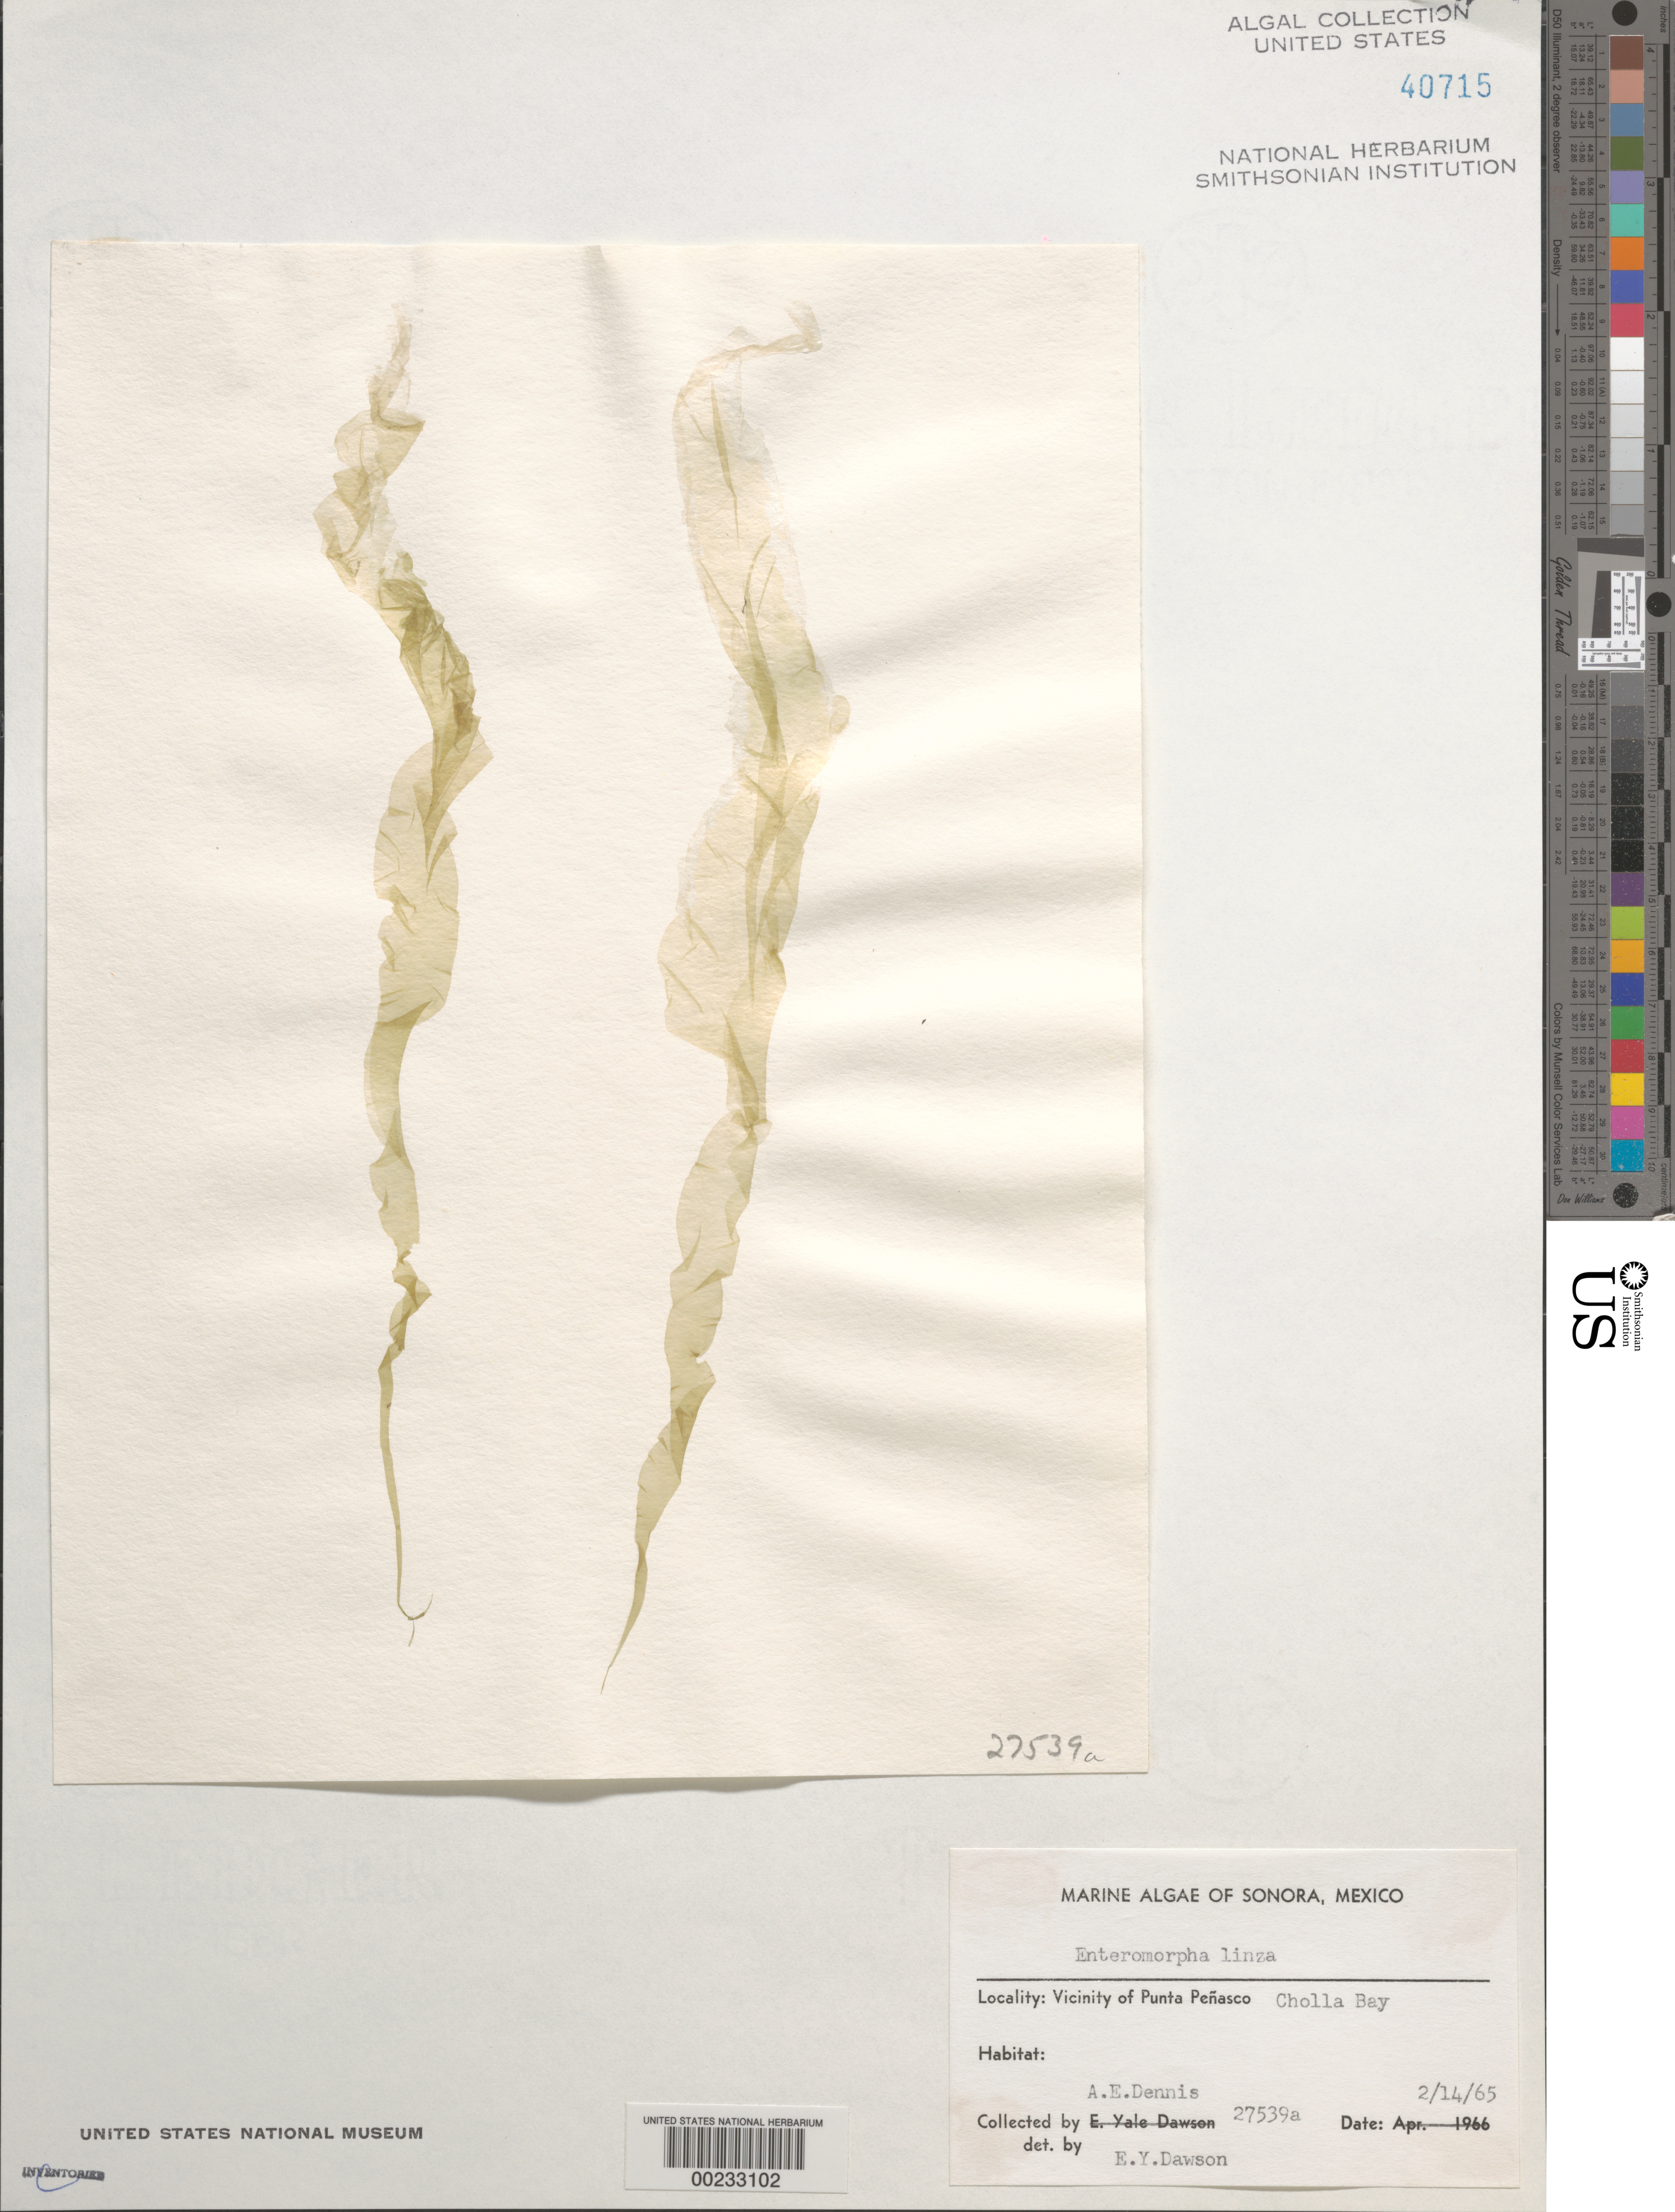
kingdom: Plantae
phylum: Chlorophyta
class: Ulvophyceae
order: Ulvales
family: Ulvaceae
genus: Ulva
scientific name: Ulva clathrata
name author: (Roth) C. Agardh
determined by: Algae name updating Project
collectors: A. Dennis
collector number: EYD 27539a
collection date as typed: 14 Feb 1965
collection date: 1965-02-14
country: Mexico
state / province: Sonora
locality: Cholla Bay, Punta Penasco area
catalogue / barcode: US 40715